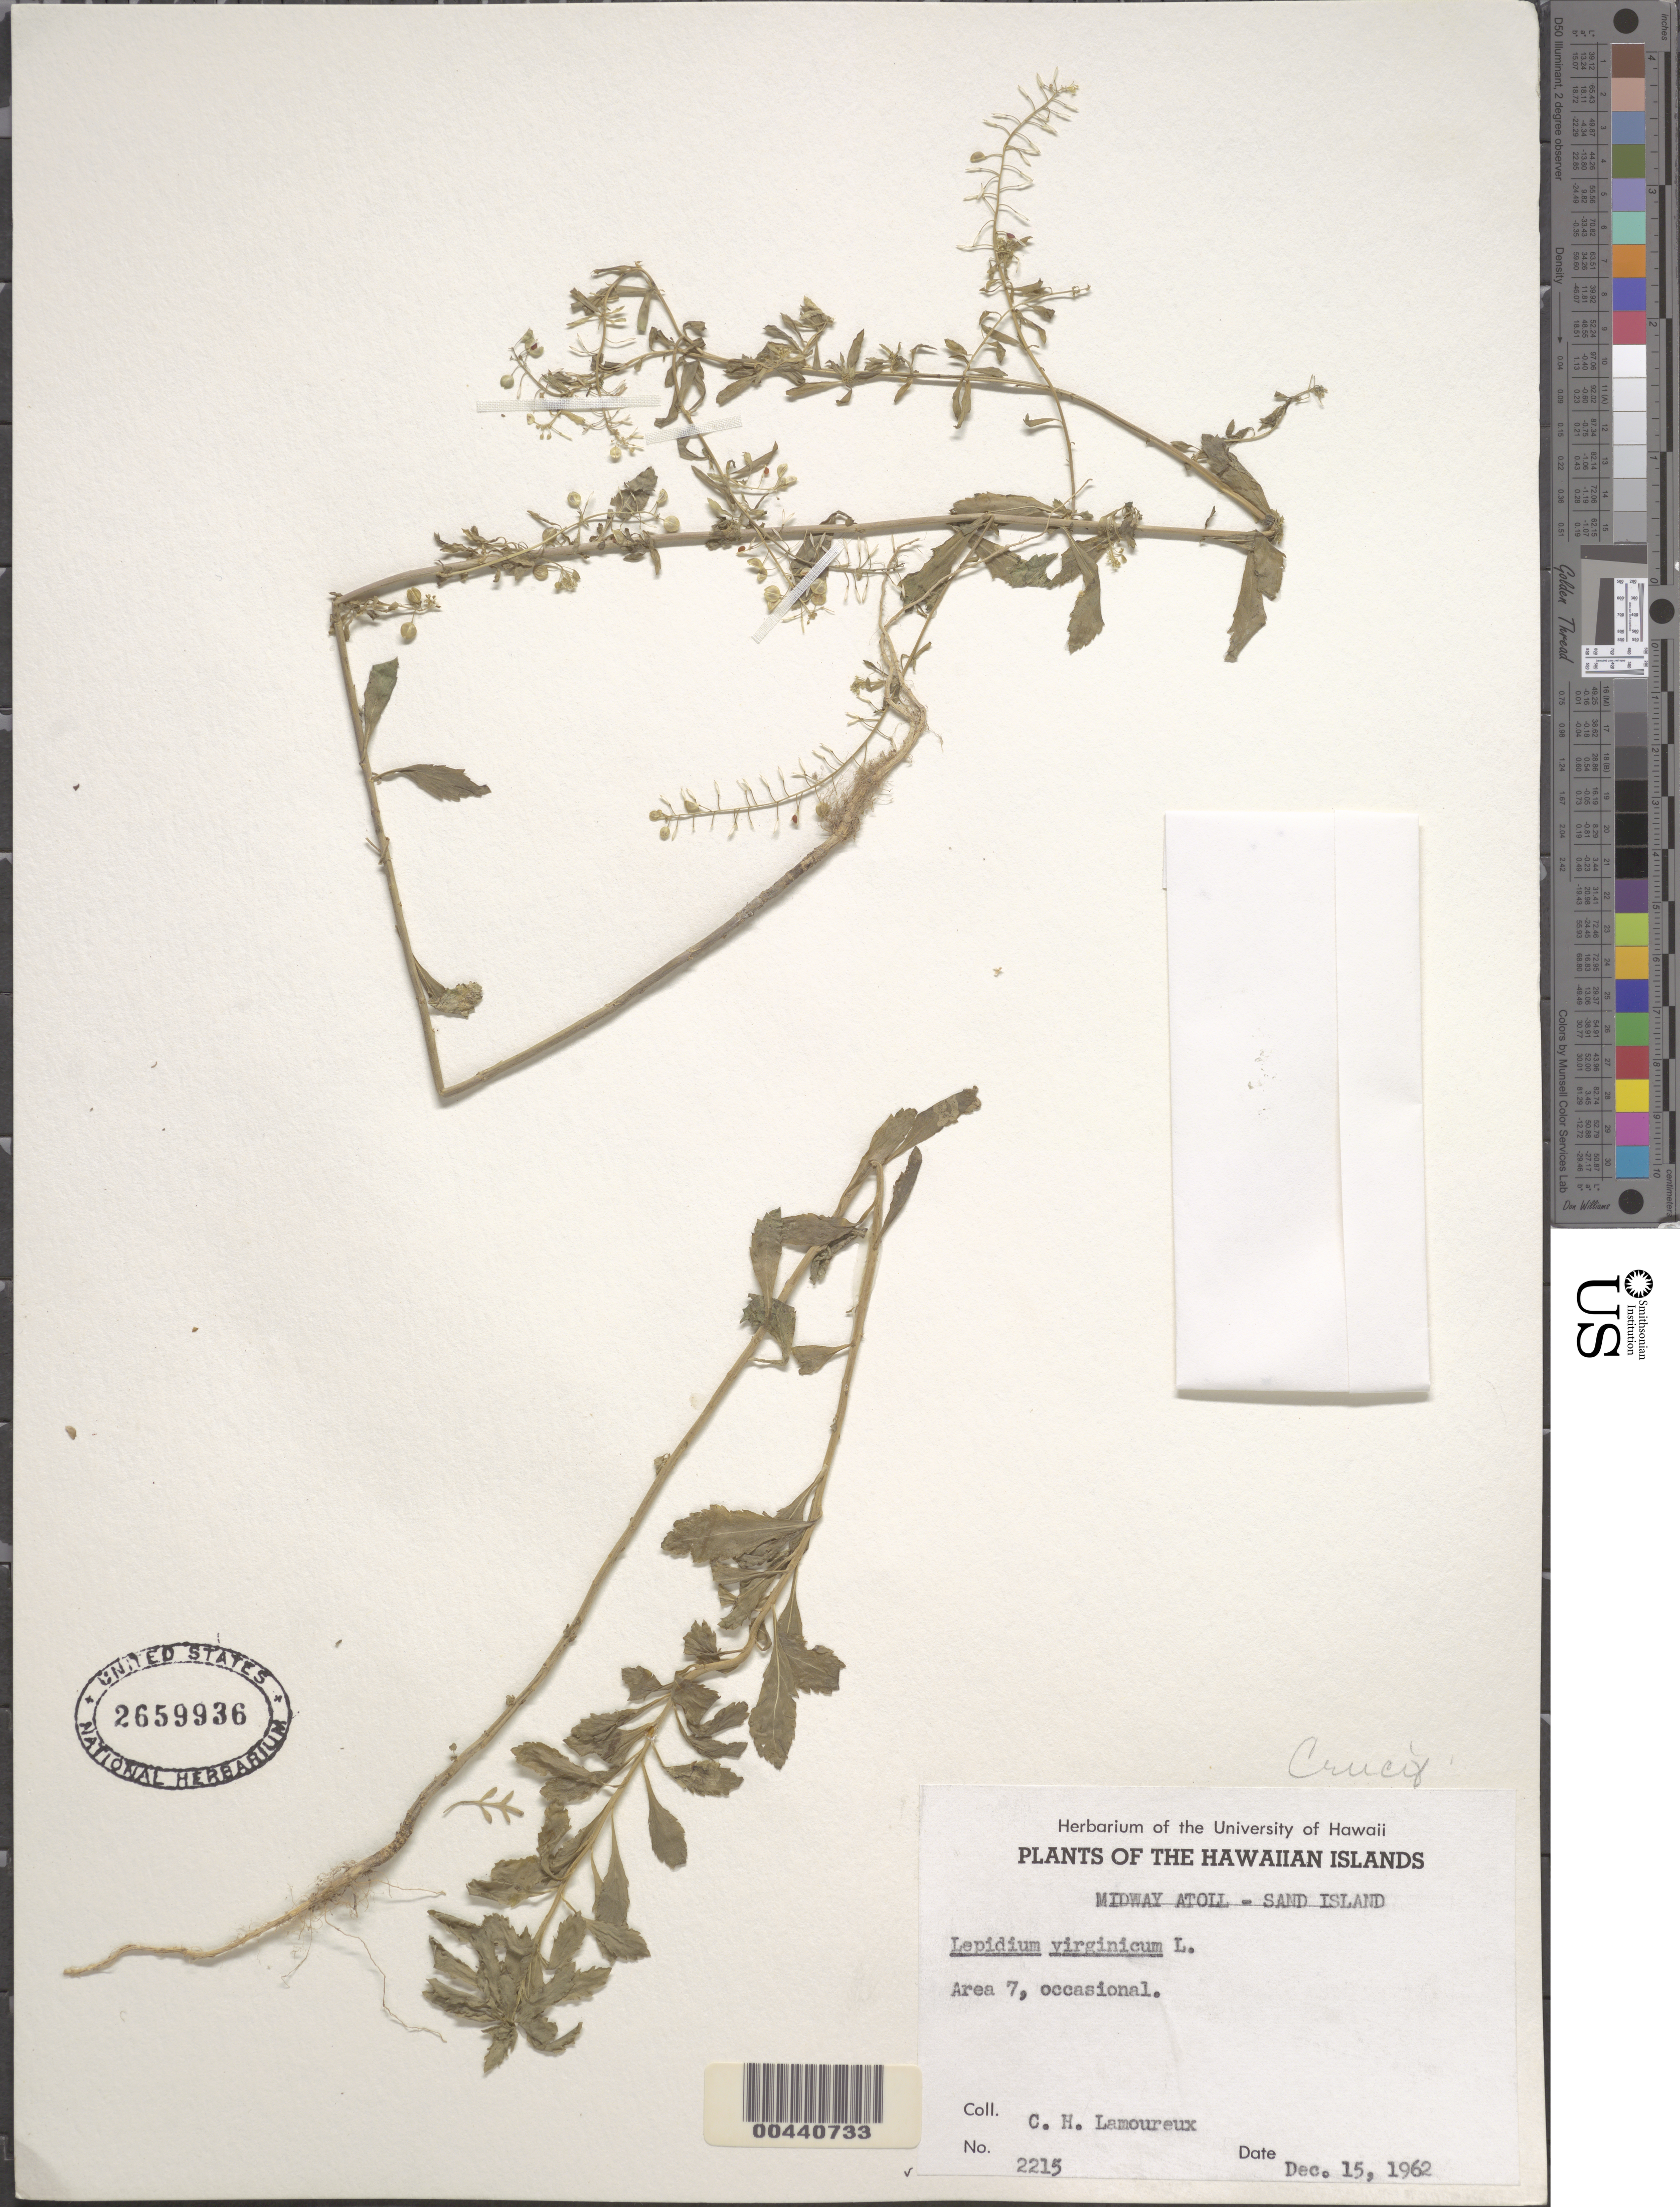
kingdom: Plantae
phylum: Tracheophyta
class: Magnoliopsida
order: Brassicales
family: Brassicaceae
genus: Lepidium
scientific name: Lepidium virginicum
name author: L.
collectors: C. H. Lamoureux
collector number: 2215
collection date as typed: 15 Dec 1962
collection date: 1962-12-15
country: U.S. Administered Pacific Islands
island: Midway Atoll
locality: Area 7, Sand Islet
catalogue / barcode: US 2659936